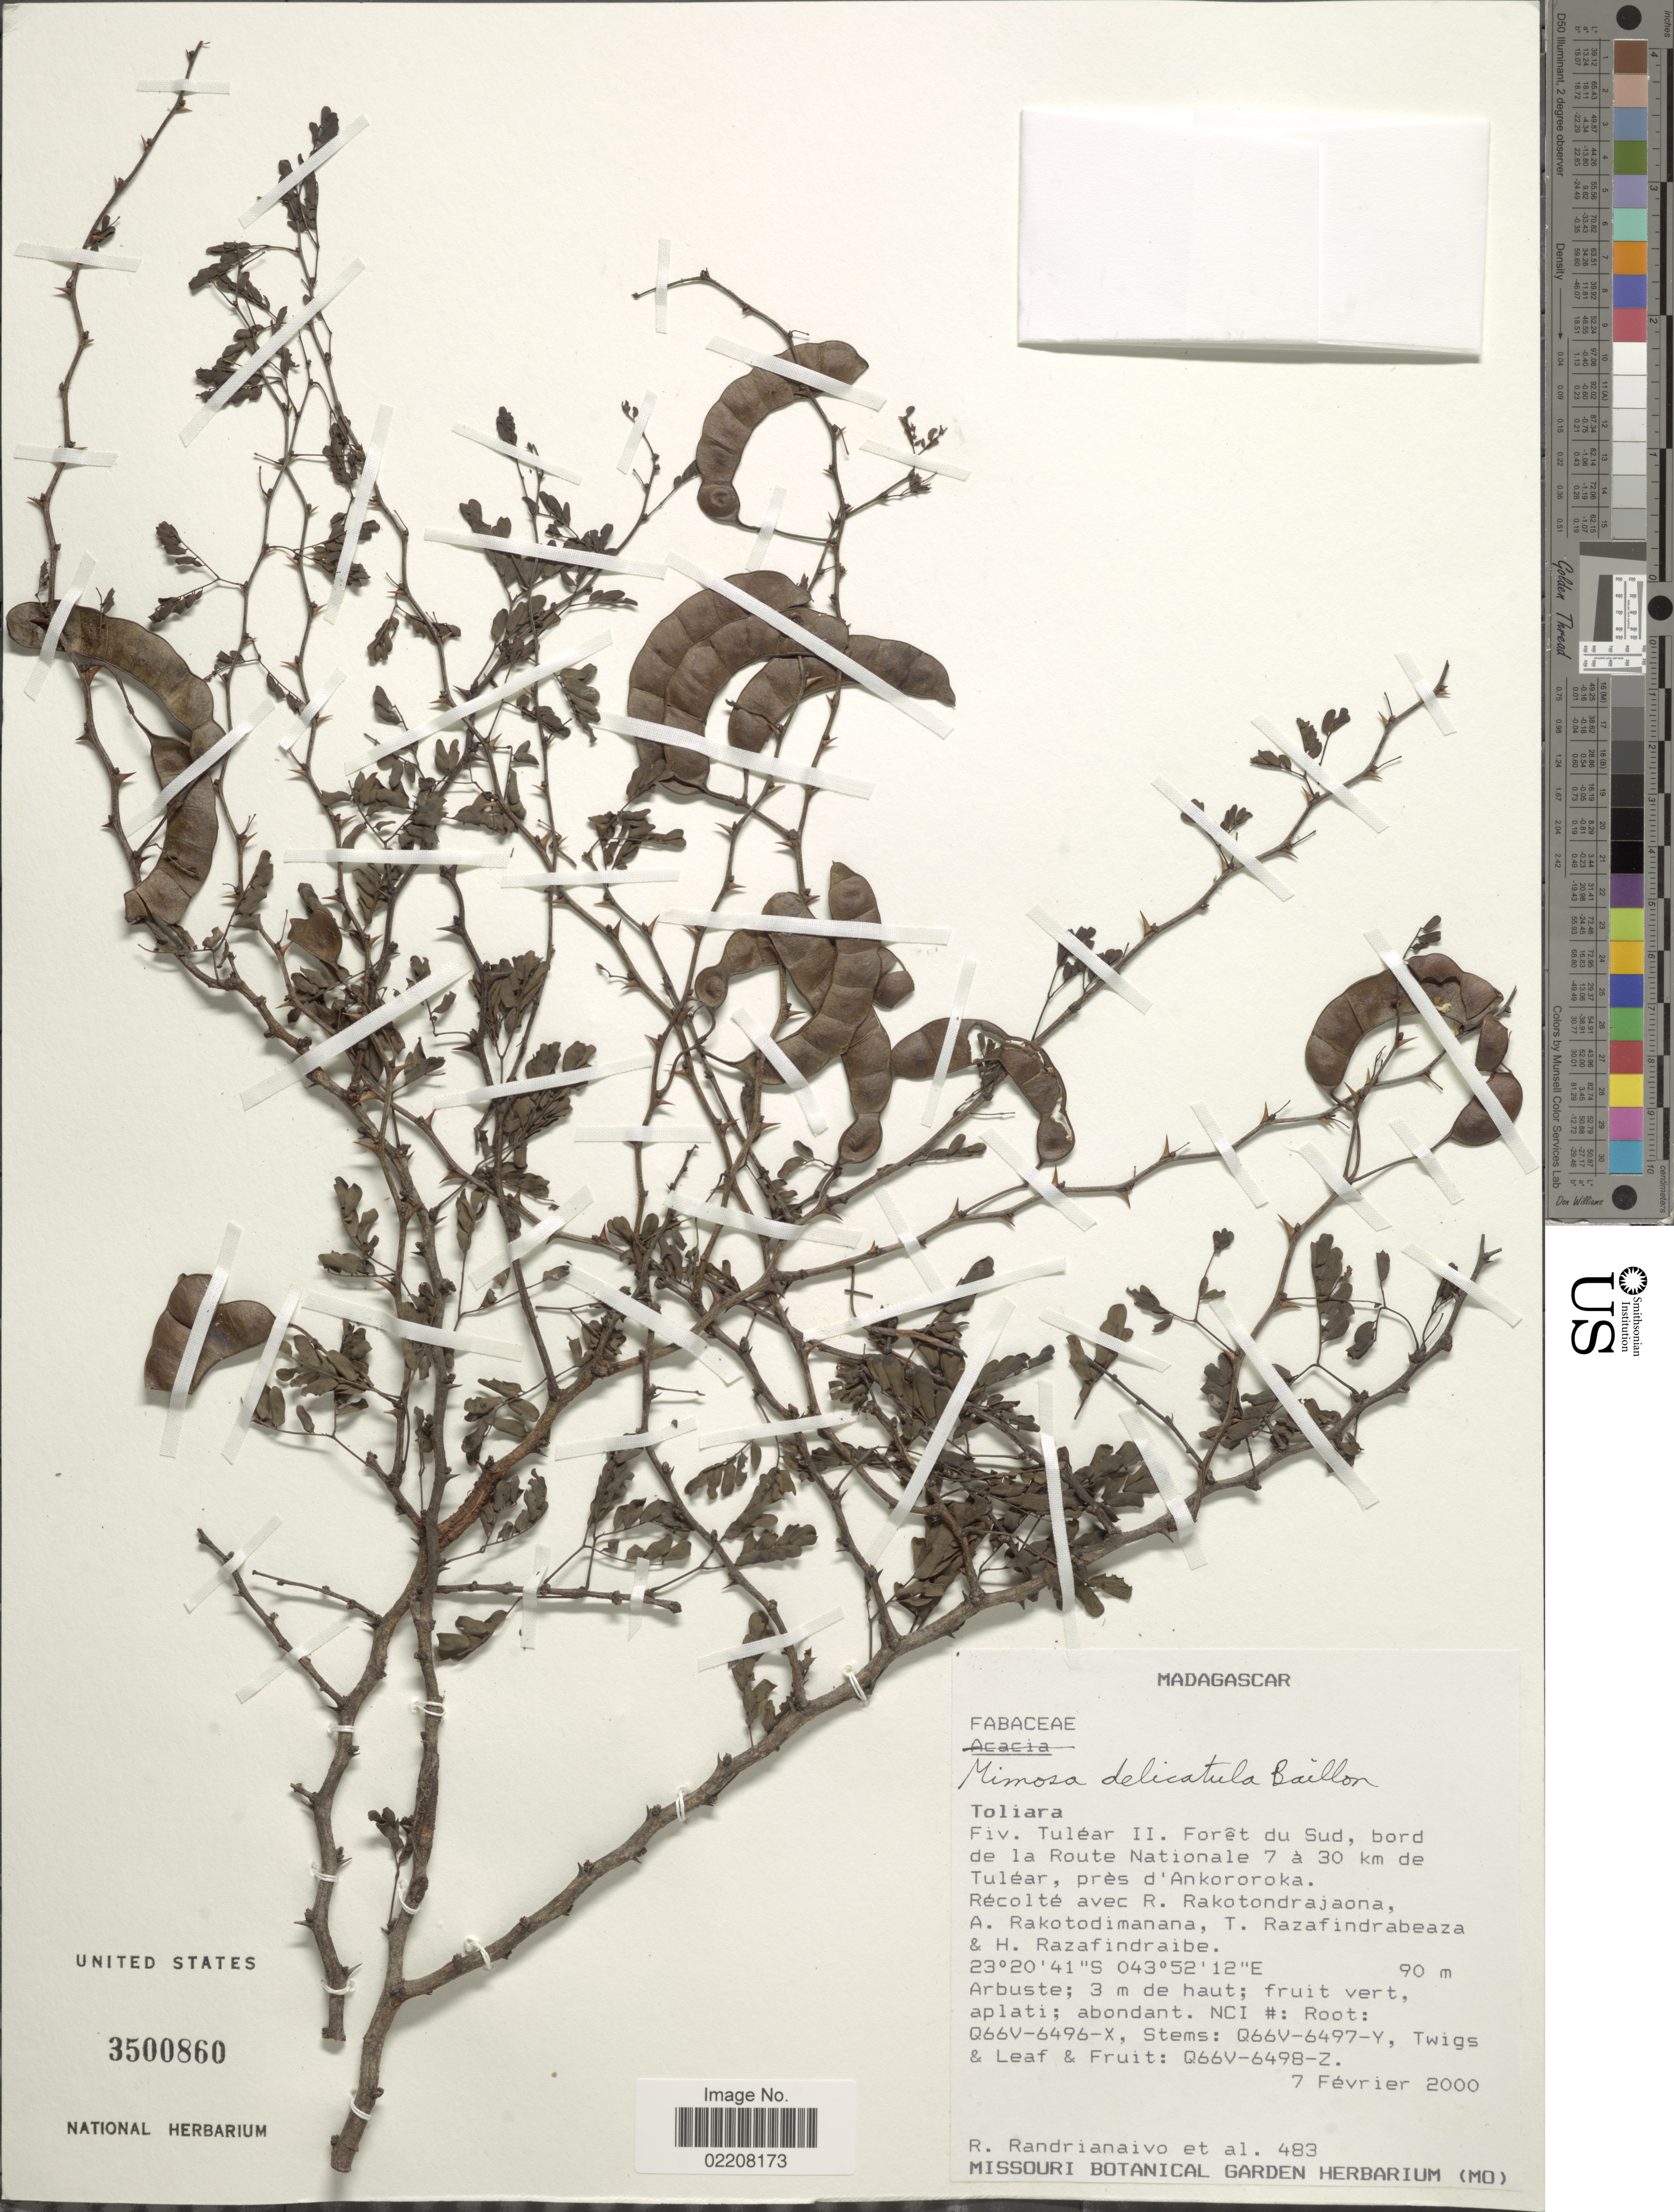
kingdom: Plantae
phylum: Tracheophyta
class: Magnoliopsida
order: Fabales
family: Fabaceae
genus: Mimosa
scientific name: Mimosa delicatula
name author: Baill.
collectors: R. Randrianaivo & et al.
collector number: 483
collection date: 2000-02-07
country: Madagascar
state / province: Atsimo-Andrefana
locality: Fiv. Tuéar II. Forêt du Sud, bord de la Route Nationale 7 à 30 km de Tuléar, près d'Ankororoka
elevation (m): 90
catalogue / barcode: US 3500860